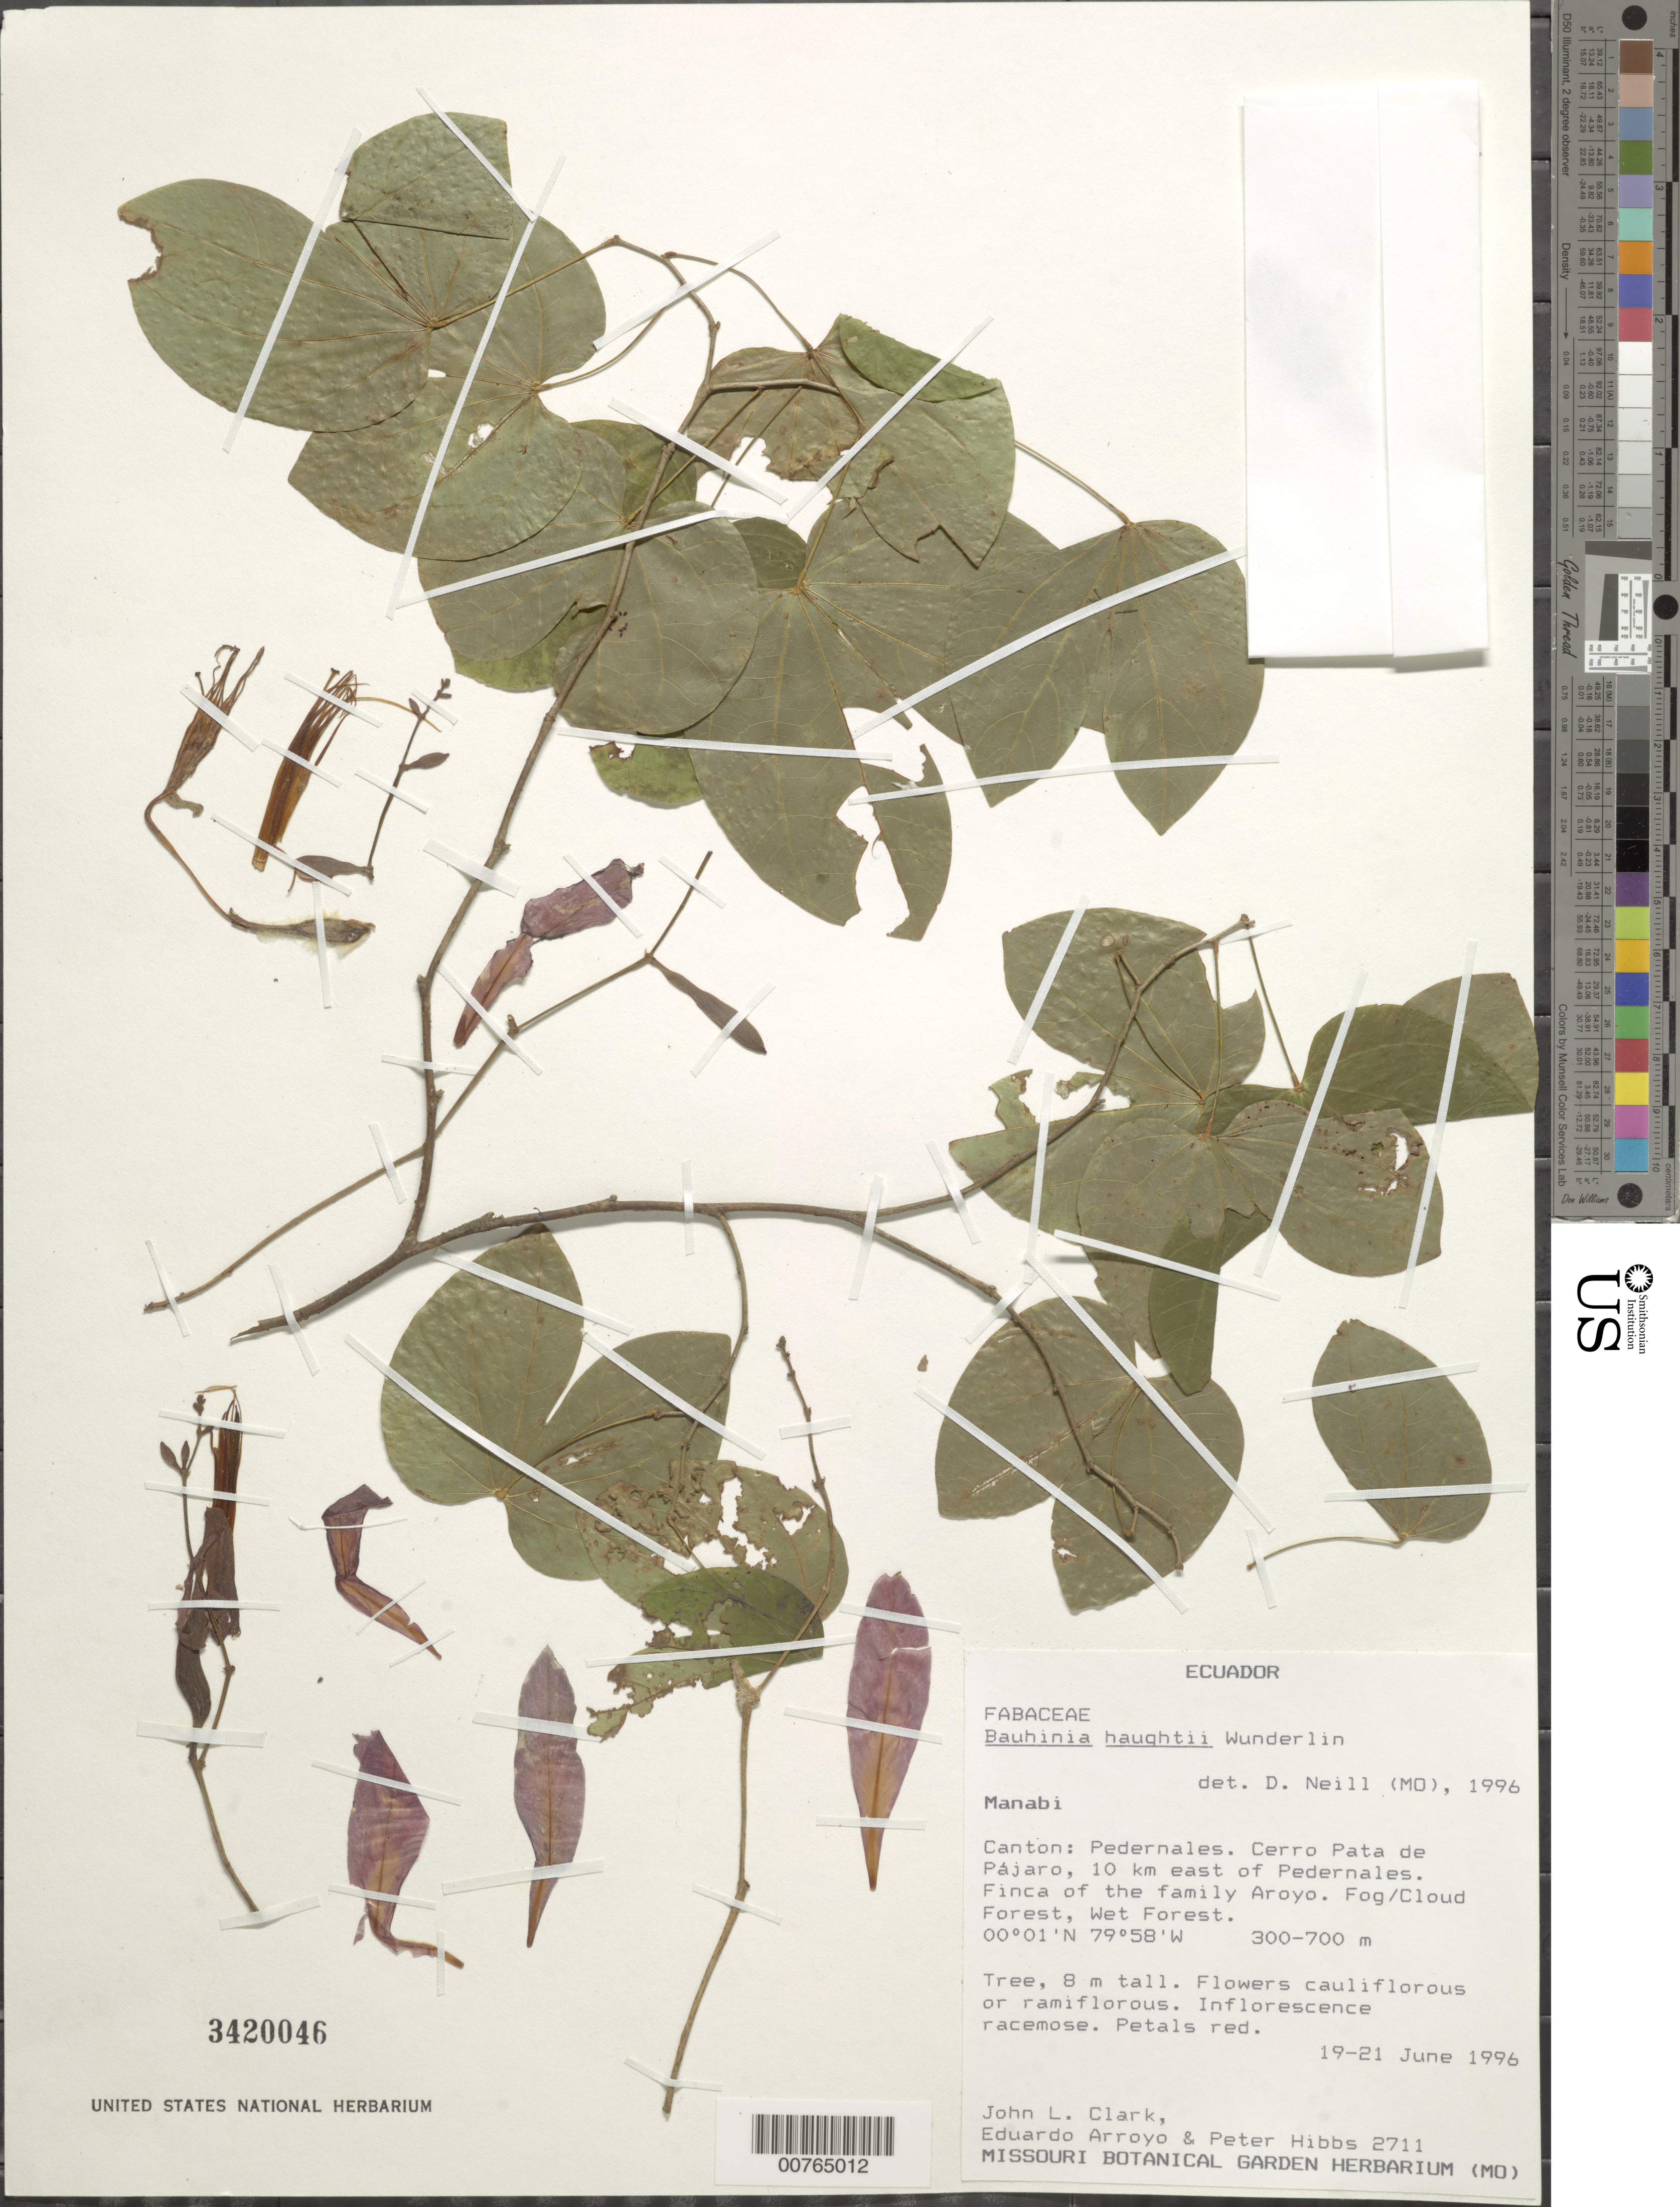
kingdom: Plantae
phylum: Tracheophyta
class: Magnoliopsida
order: Fabales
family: Fabaceae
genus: Bauhinia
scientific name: Bauhinia haughtii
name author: Wunderlin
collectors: J. L. Clark, E. Arroyo & P. Hibbs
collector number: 2711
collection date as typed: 19 Jun 1996 to 21 Jun 1996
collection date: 1996-06-19/1996-06-21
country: Ecuador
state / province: Manabí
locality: Pedernales, Cerro Pata de Pajaro, E of Pedernales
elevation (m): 300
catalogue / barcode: US 3420046